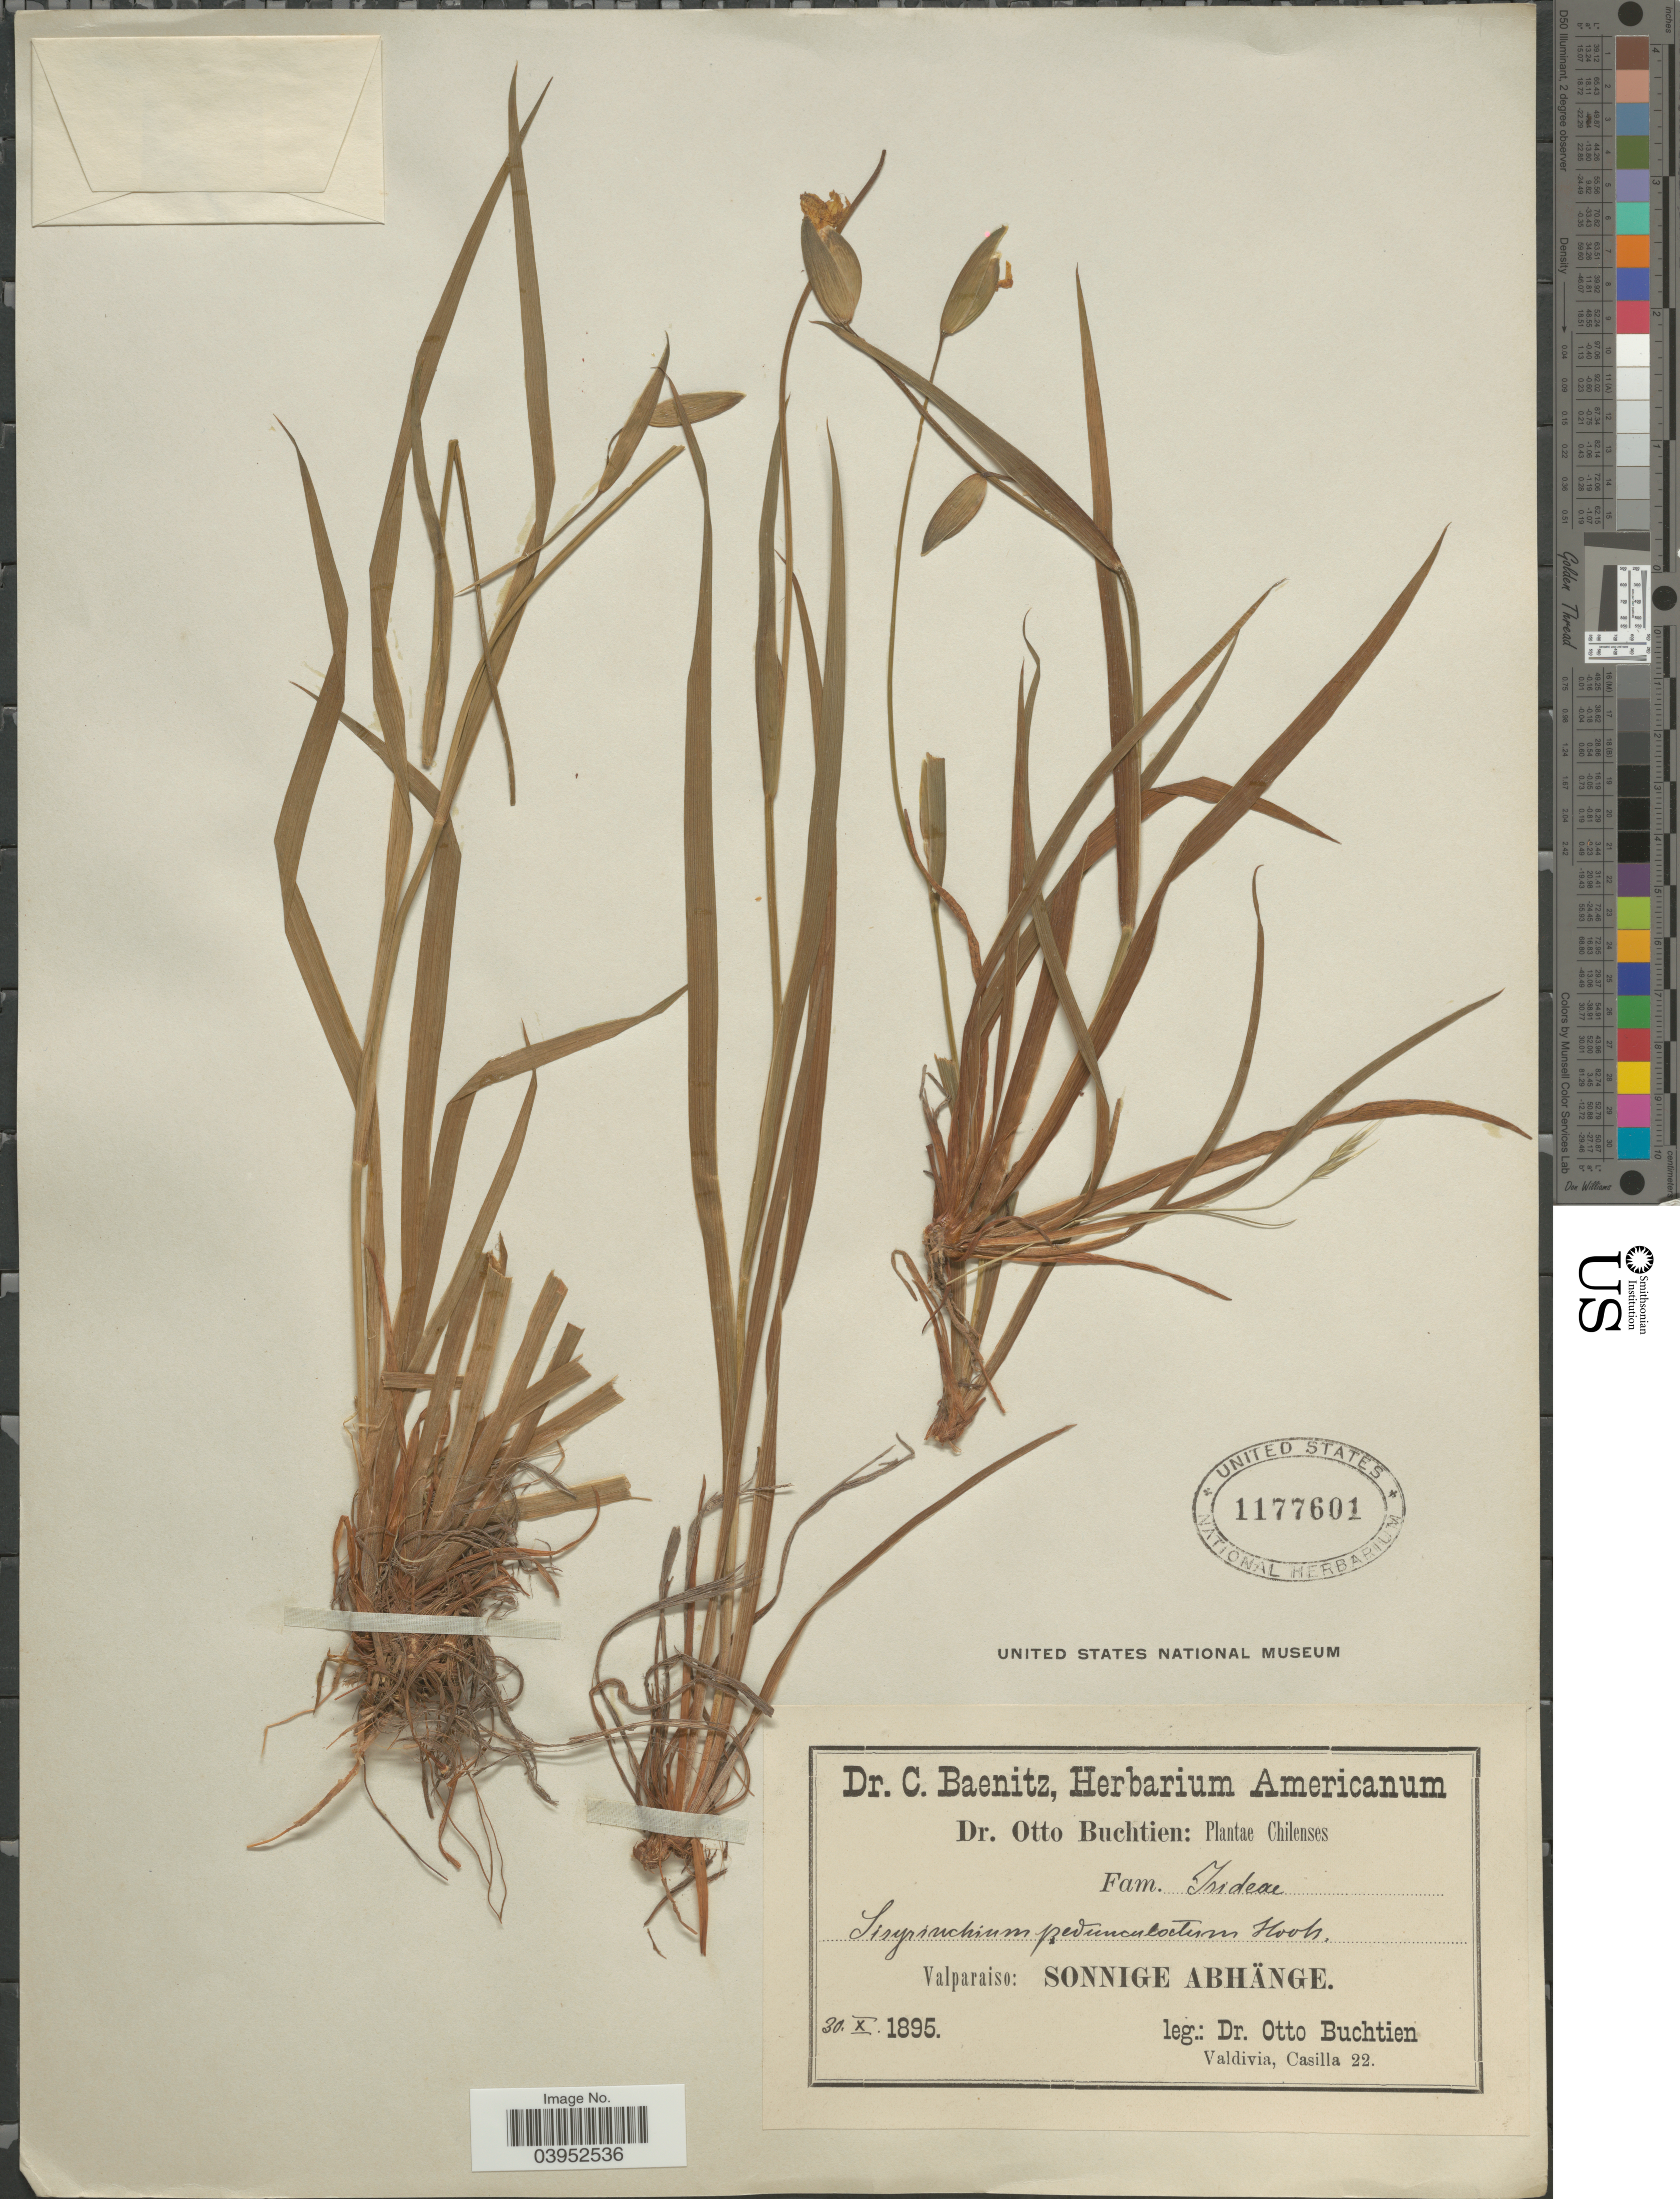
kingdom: Plantae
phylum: Tracheophyta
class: Liliopsida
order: Asparagales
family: Iridaceae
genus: Sisyrinchium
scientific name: Sisyrinchium scabrum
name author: Schltdl. & Cham.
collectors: O. Buchtien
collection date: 1895-10-30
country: Chile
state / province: Valparaíso (V)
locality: Spmmoge Abhänge.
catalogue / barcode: US 1177601